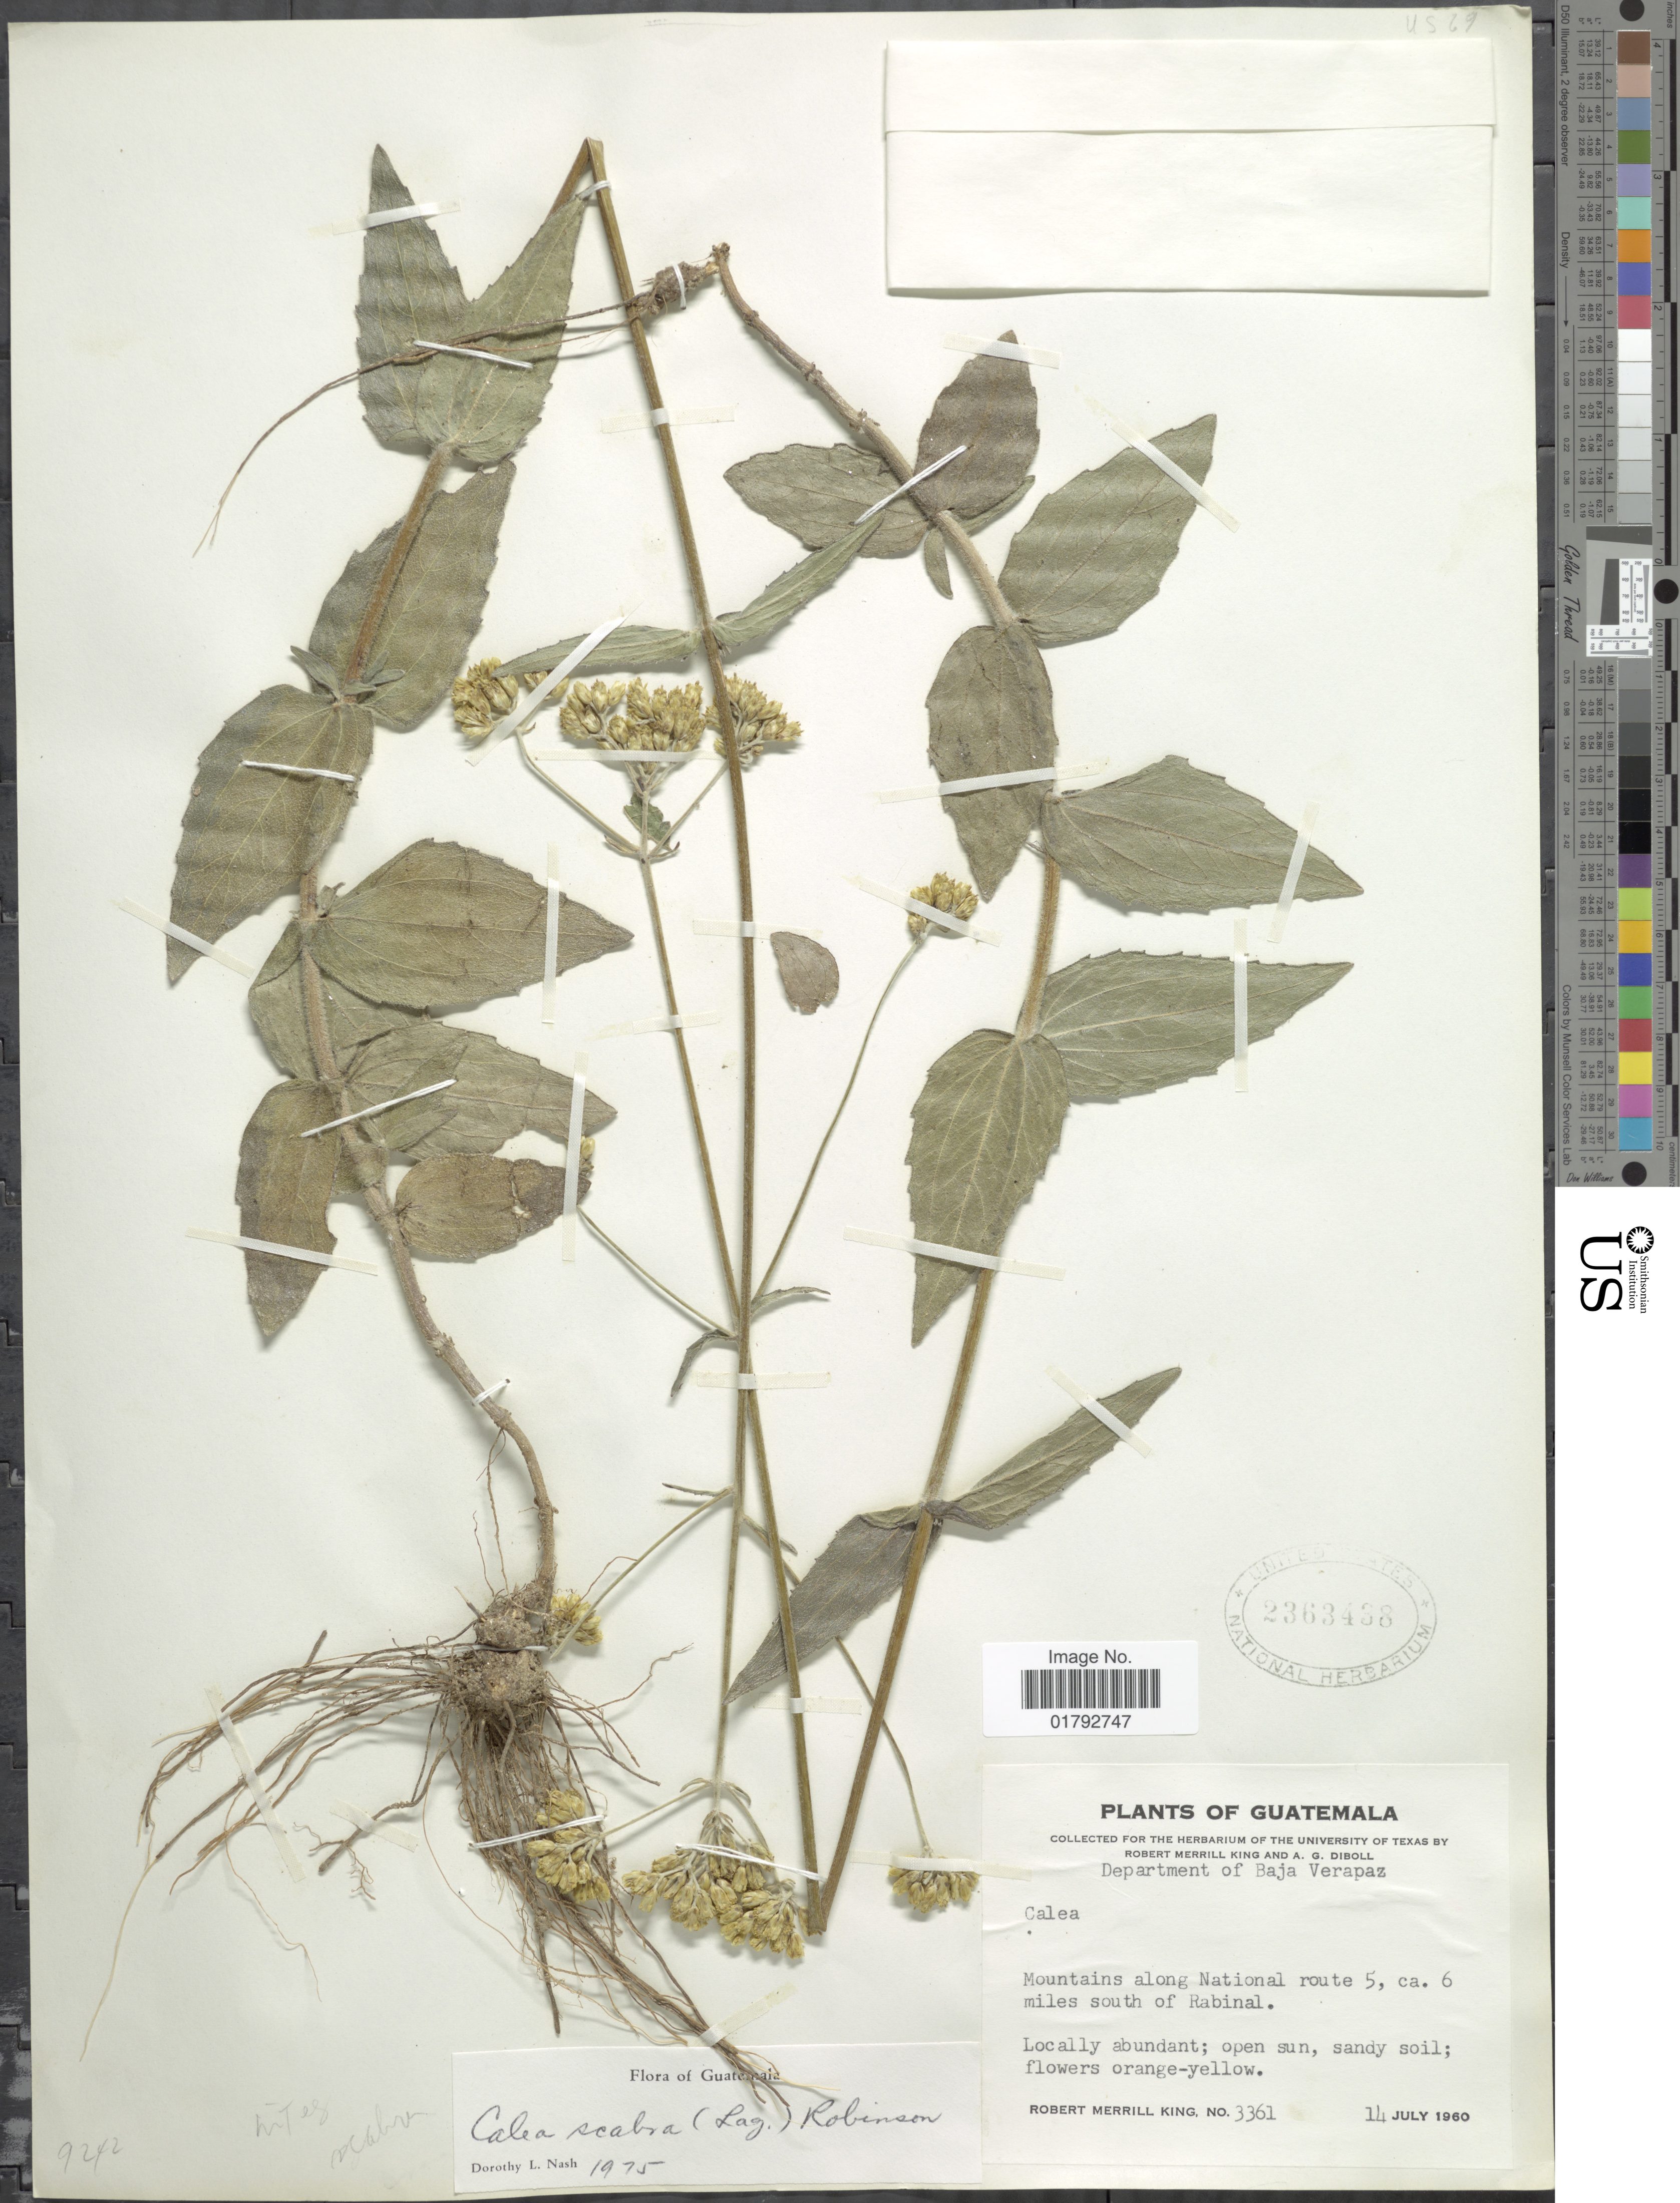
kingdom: Plantae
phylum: Tracheophyta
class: Magnoliopsida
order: Asterales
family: Asteraceae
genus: Alloispermum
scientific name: Alloispermum scabrum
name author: (Lag.) H. Rob.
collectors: R. M. King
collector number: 3361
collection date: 1960-07-14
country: Guatemala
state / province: Baja Verapaz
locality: Department of Baja Verapaz. Mountains along National route 5, ca. 6 miles south of Rabinal.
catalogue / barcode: US 2363438